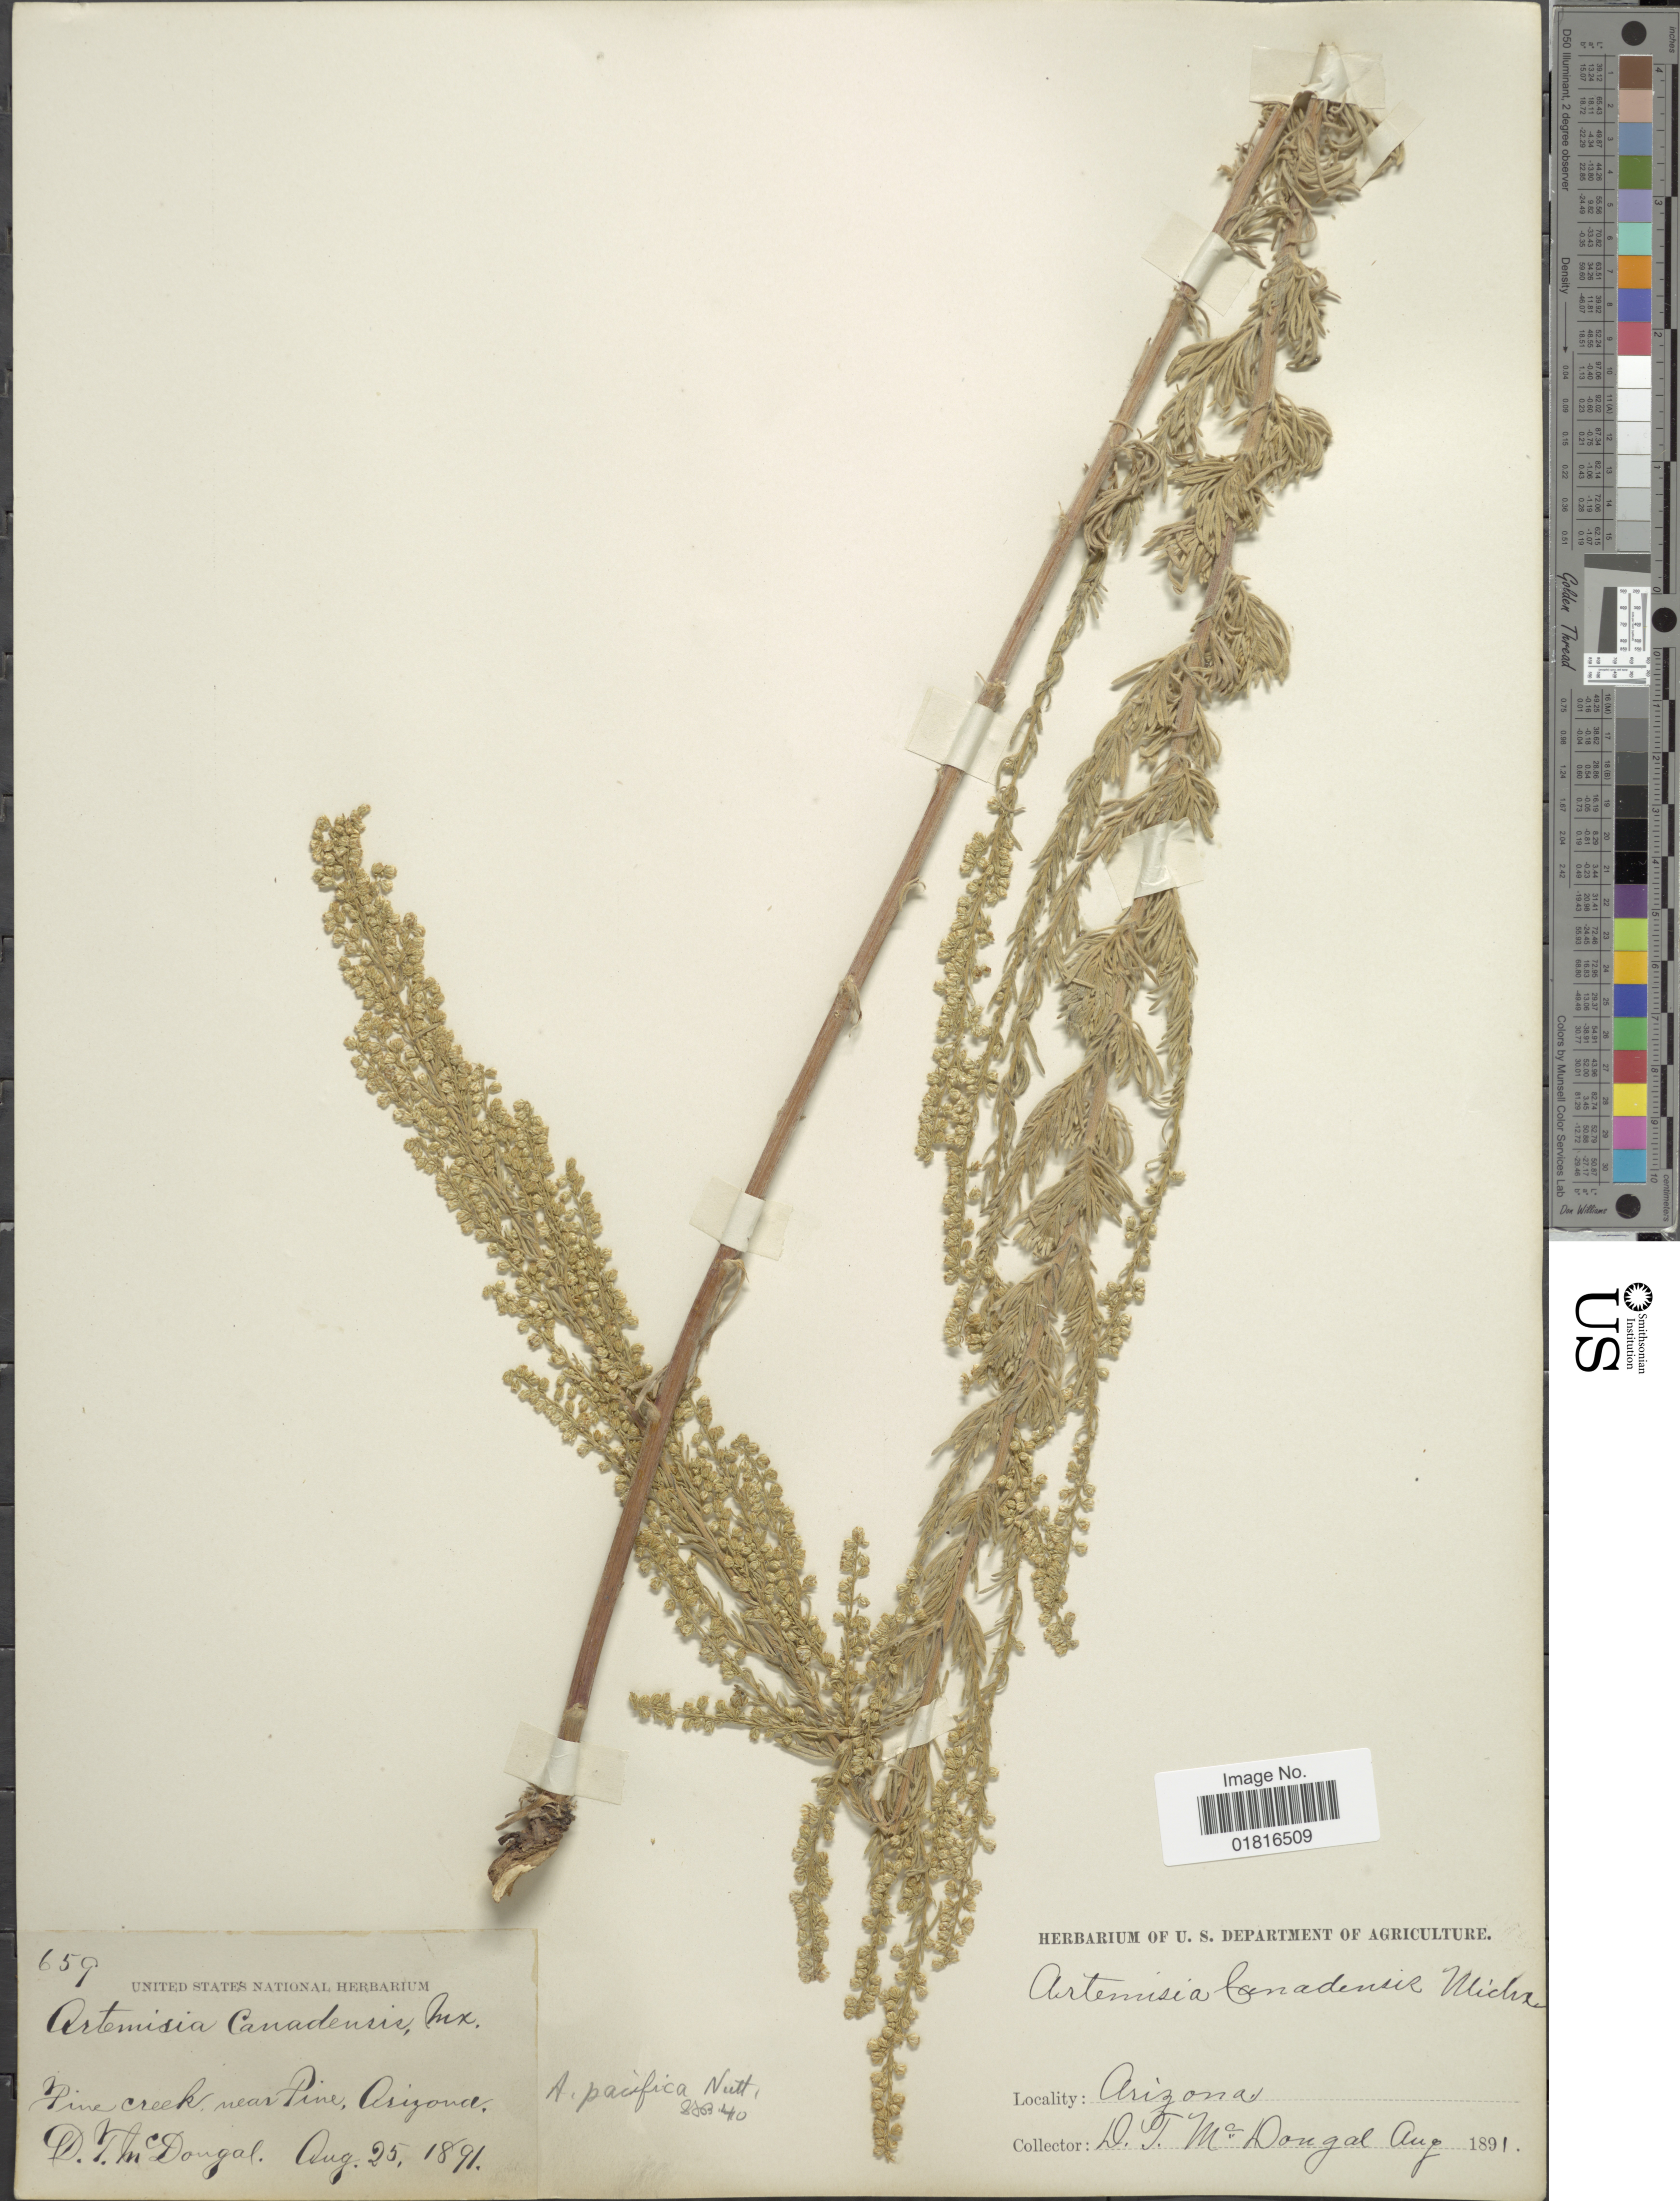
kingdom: Plantae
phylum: Tracheophyta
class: Magnoliopsida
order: Asterales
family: Asteraceae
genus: Artemisia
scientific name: Artemisia pacifica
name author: Nutt.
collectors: D. McDougal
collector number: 659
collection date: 1891-08-25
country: United States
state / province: Arizona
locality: Pine creek near Pine